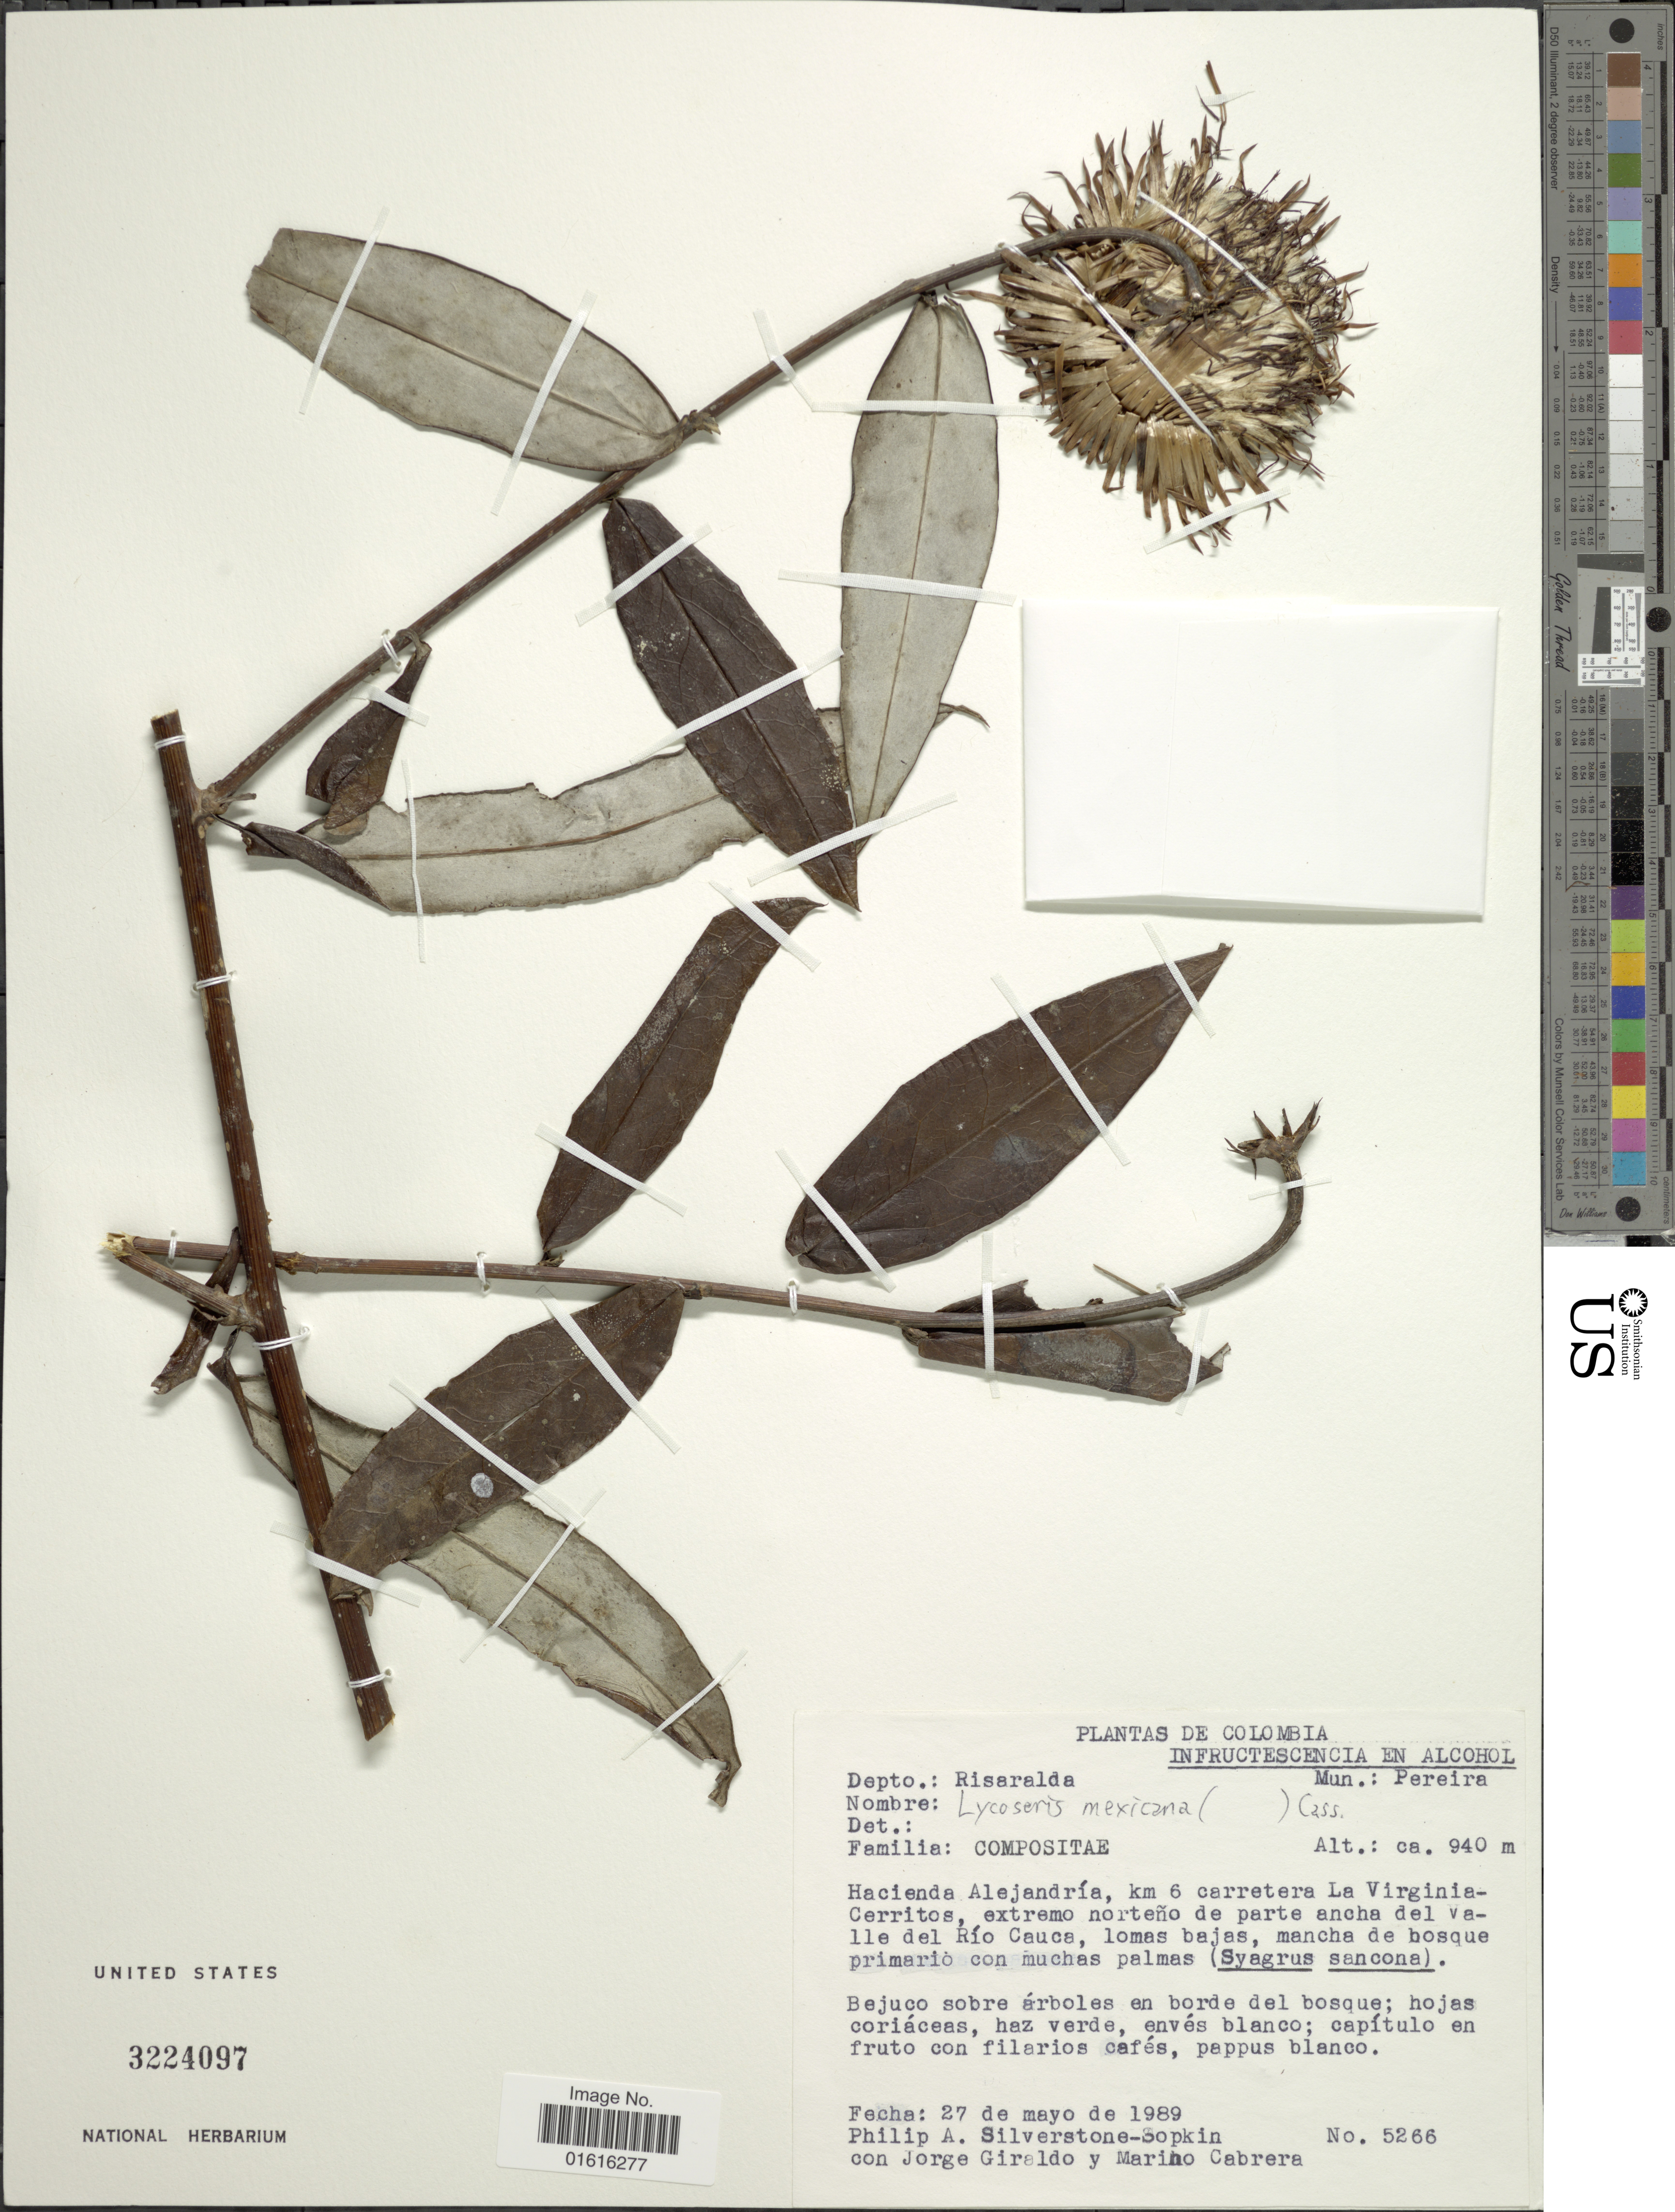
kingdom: Plantae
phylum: Tracheophyta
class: Magnoliopsida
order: Asterales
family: Asteraceae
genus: Lycoseris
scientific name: Lycoseris mexicana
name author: (L. f.) Cass.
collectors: P. A. Silverstone-Sopkin, J. Giraldo & M. Cabrera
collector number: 5266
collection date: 1989-05-27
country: Colombia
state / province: Risaralda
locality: Depto.: Risaralda. Mun.: Pereira. Hacienda Alejandría, km 6 carretera La Virginia-Cerritos, extremo norteño de parte ancha del Valle del Río Cauca, lomas bajas, mancha de bosque primario con muchas palmas.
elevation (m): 940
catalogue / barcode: US 3224097